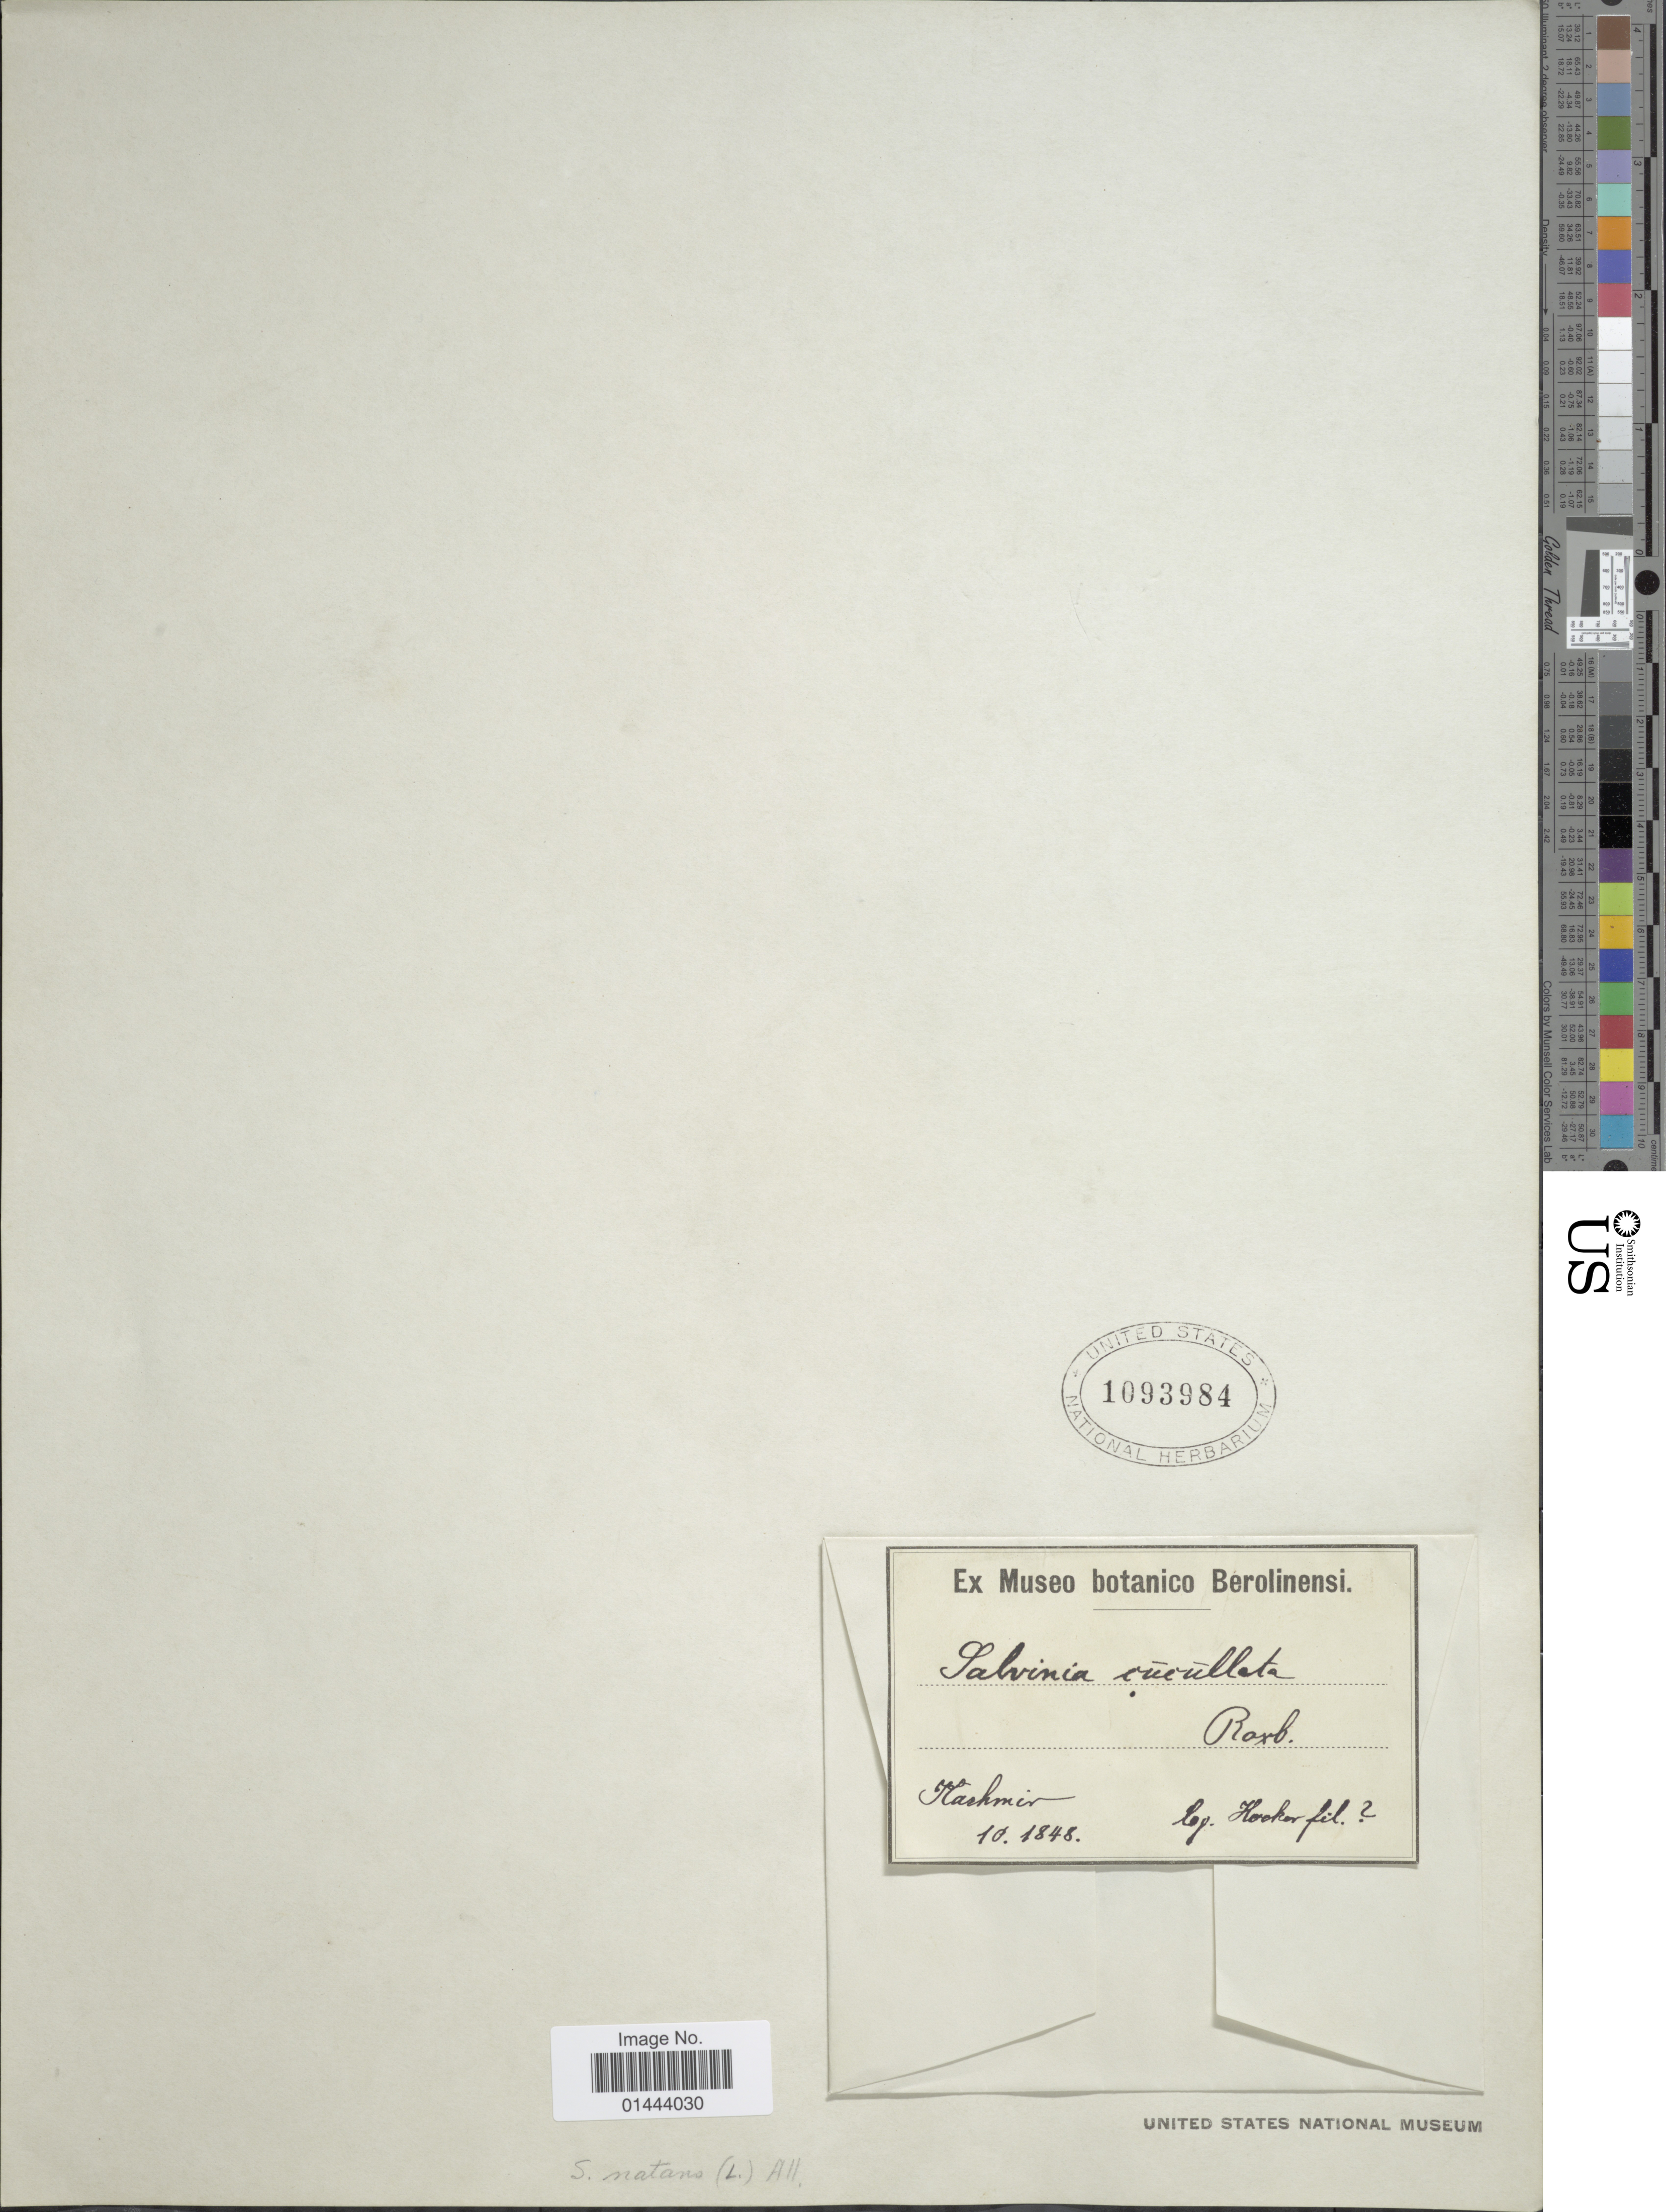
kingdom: Plantae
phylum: Tracheophyta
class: Polypodiopsida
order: Salviniales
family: Salviniaceae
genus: Salvinia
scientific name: Salvinia natans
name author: (L.) All.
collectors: J. D. Hooker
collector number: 2*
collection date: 1848-10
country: India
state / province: Jammu and Kashmir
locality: Kashmir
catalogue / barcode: US 1093984